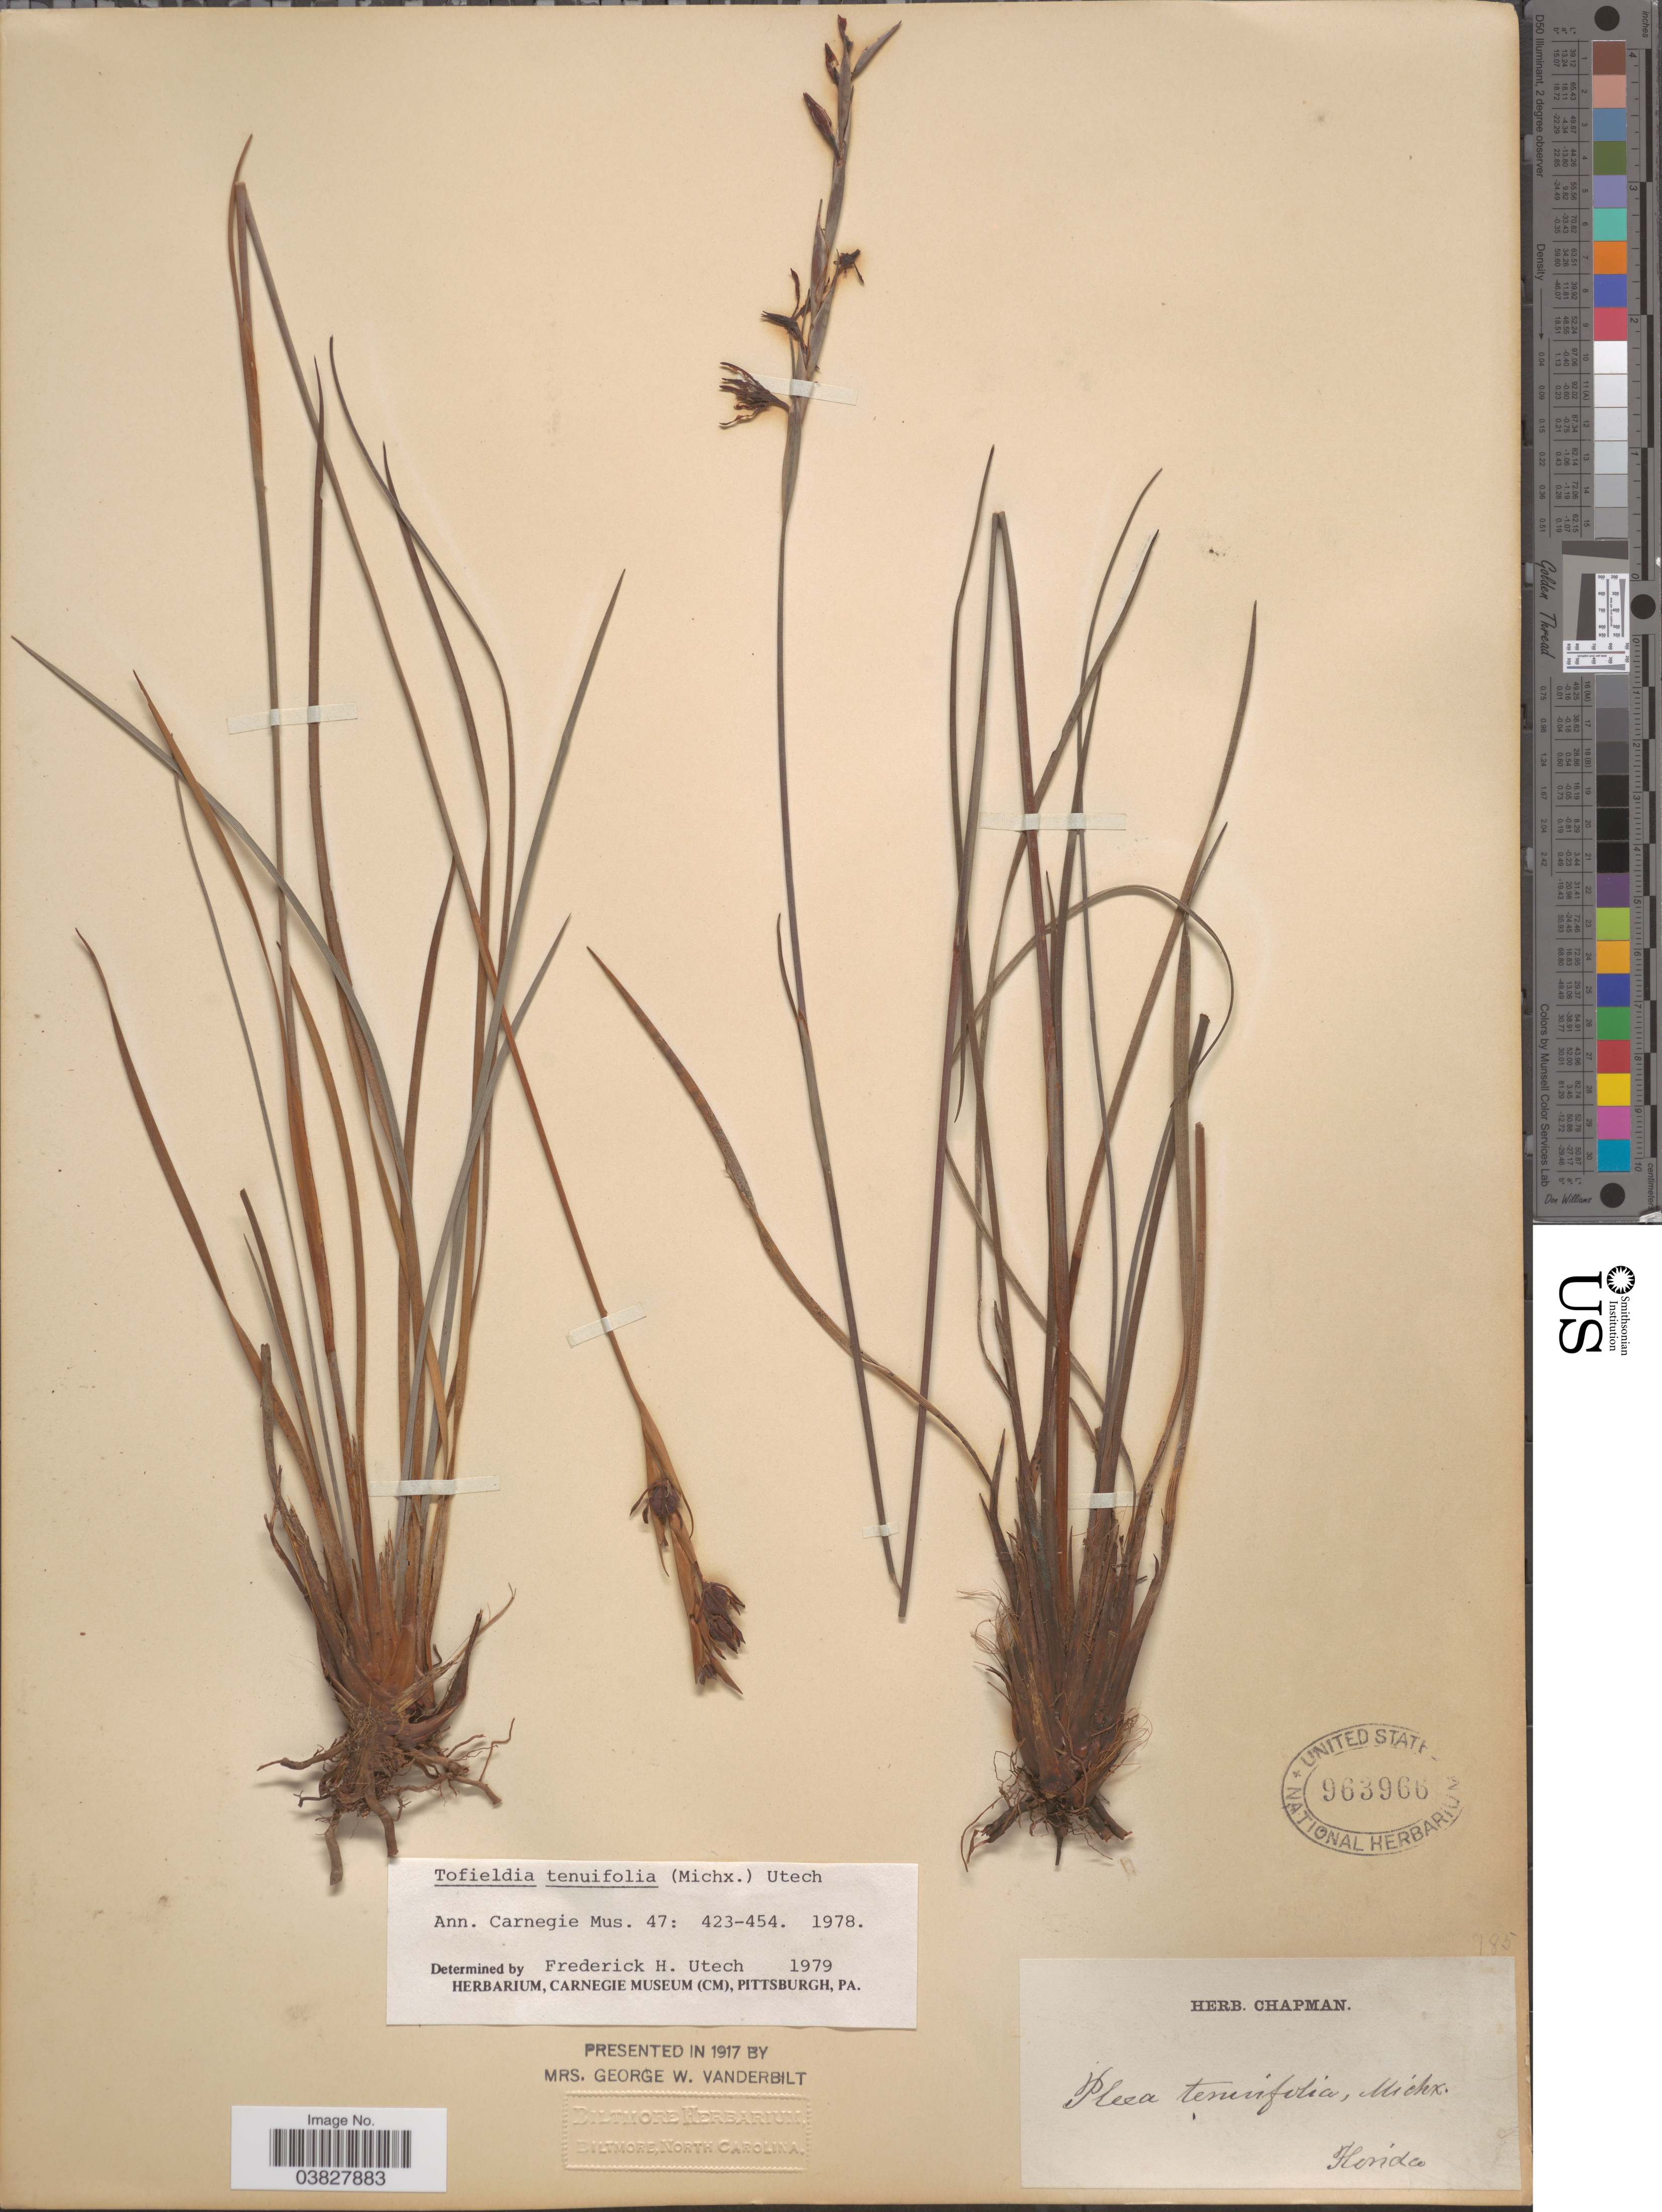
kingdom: Plantae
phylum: Tracheophyta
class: Liliopsida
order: Alismatales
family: Tofieldiaceae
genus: Pleea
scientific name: Pleea tenuifolia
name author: Michx.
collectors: ex herb. Chapman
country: United States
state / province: Florida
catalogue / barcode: US 963966